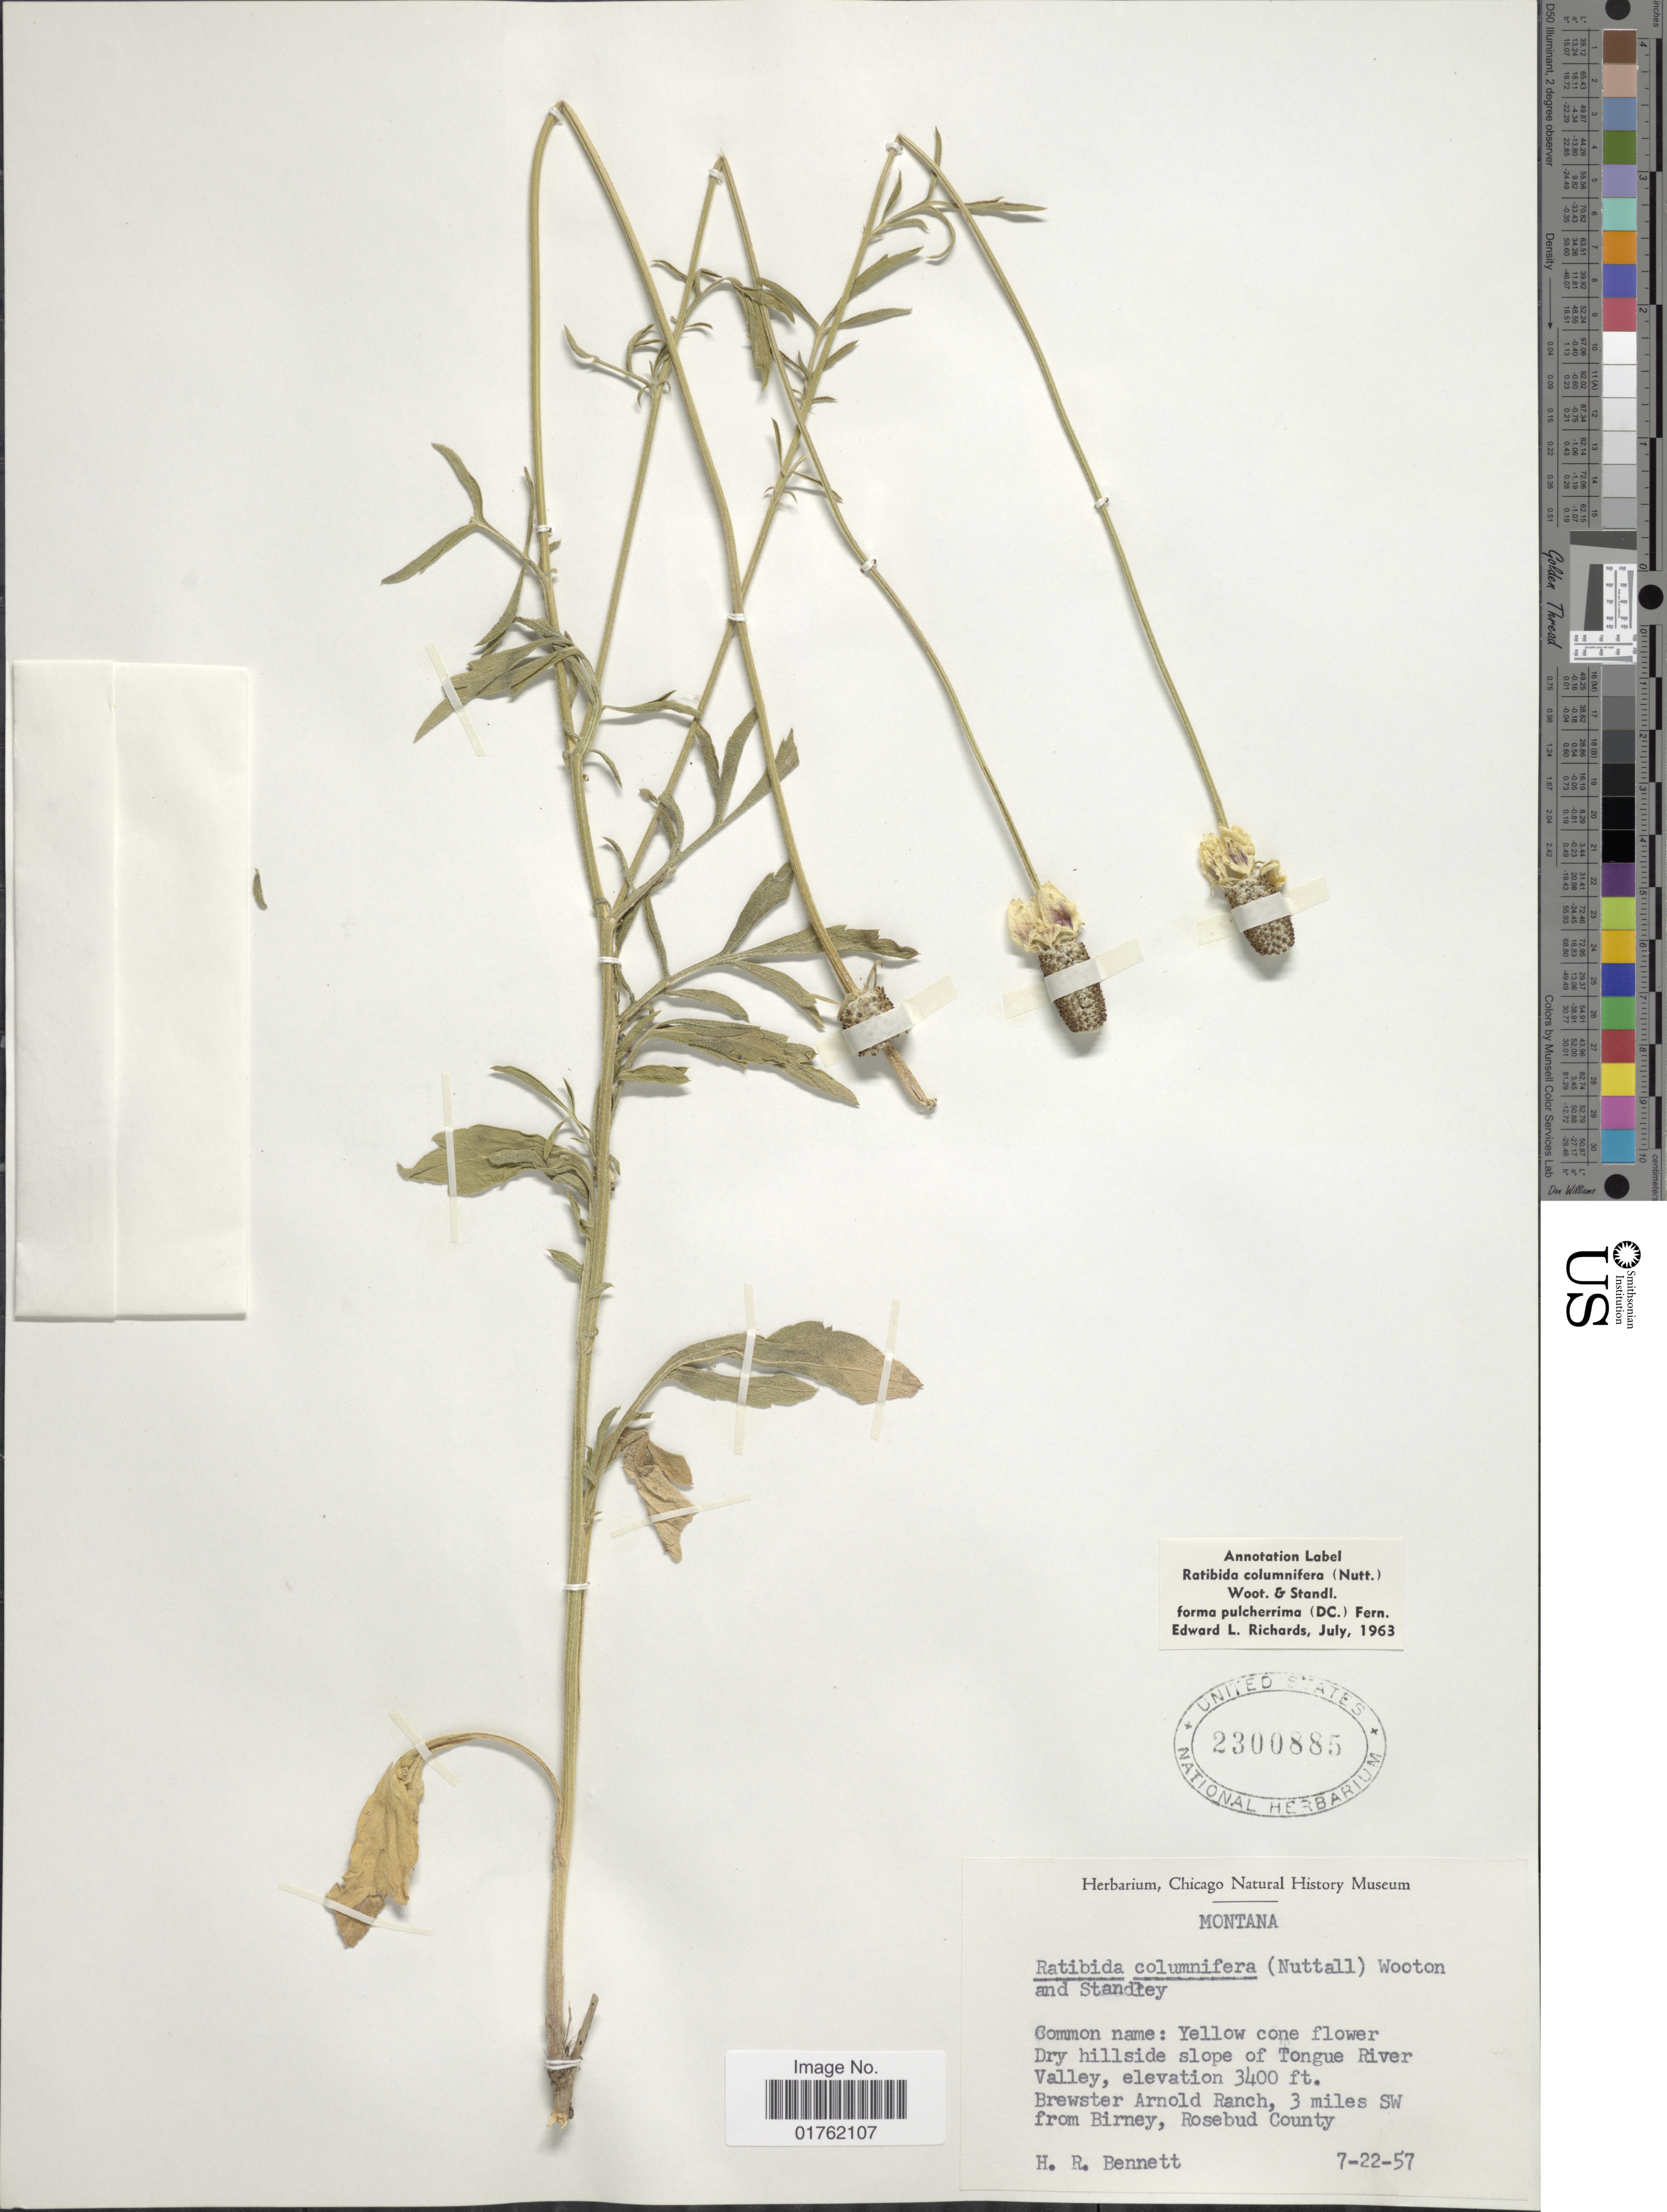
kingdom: Plantae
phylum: Tracheophyta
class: Magnoliopsida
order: Asterales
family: Asteraceae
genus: Ratibida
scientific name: Ratibida columnaris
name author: (Pursh) D. Don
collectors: H. R. Bennett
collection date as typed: Transcribed d/m/y: 22/7/57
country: United States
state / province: Montana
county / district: Rosebud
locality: Dry hillside slope of Tongue River Valley, Brewster Arnold Ranch, 3 miles SW from Birney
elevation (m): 1036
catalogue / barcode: US 2300885